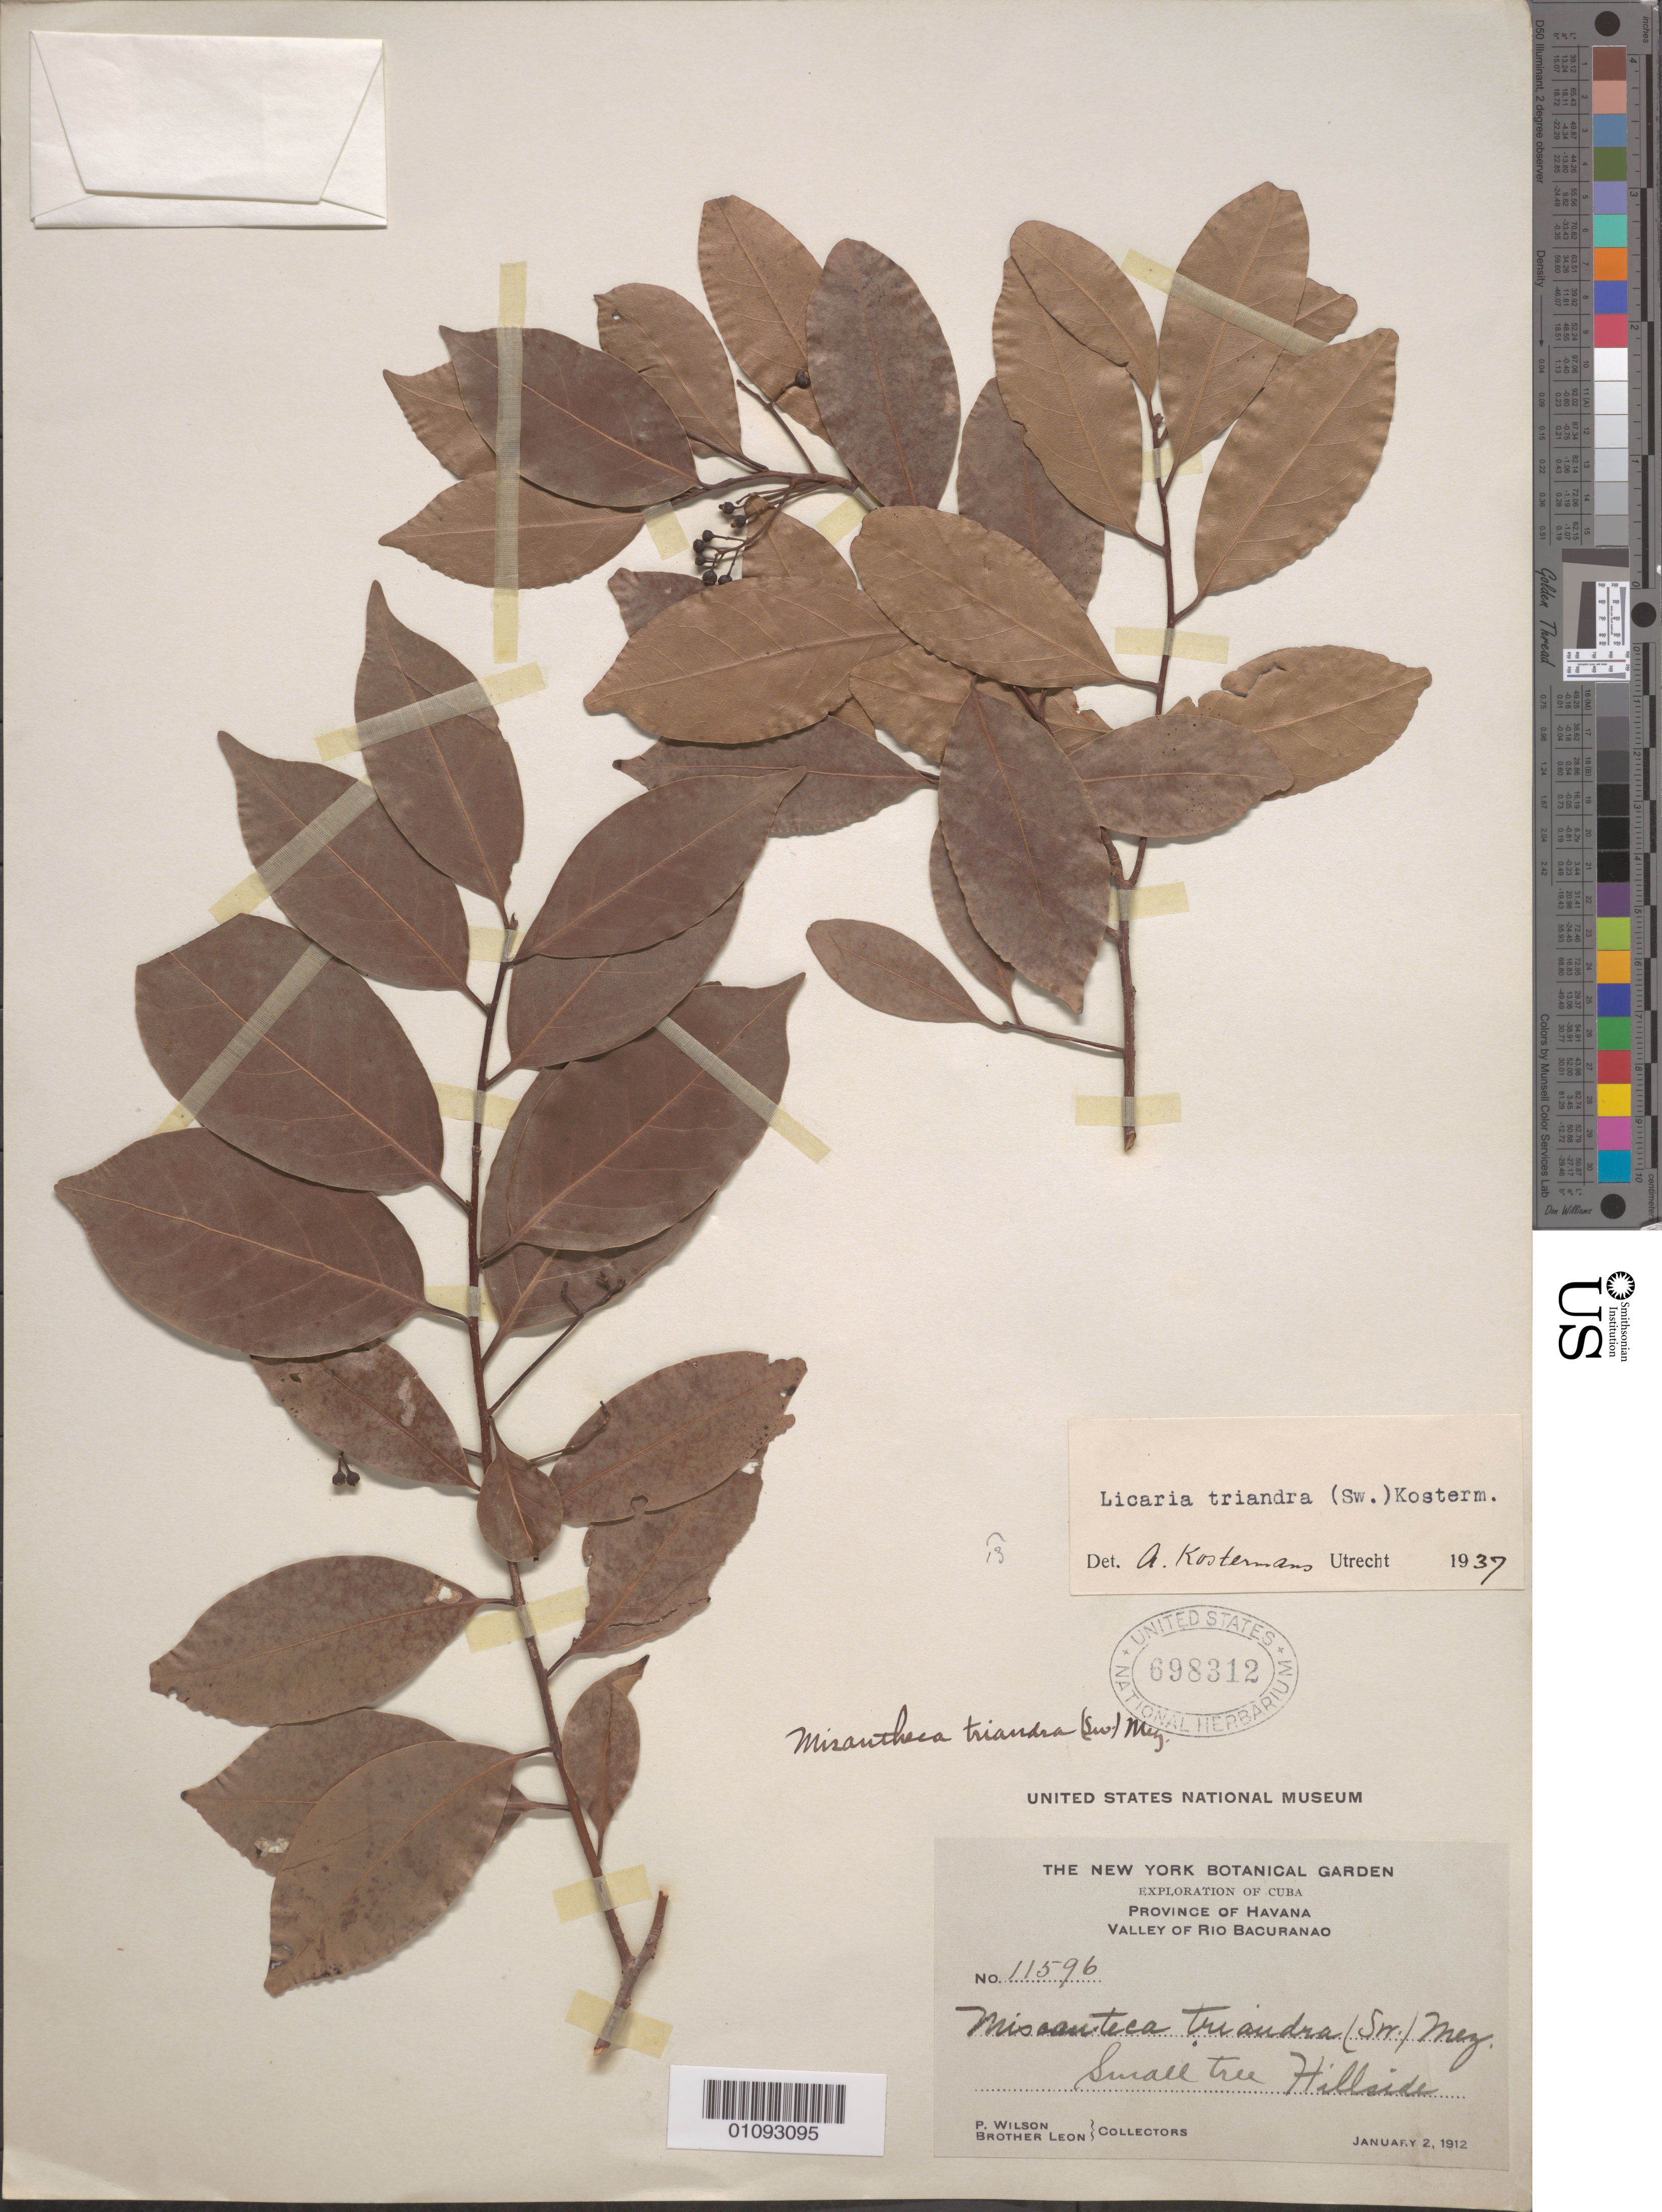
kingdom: Plantae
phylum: Tracheophyta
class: Magnoliopsida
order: Laurales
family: Lauraceae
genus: Licaria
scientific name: Licaria triandra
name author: (Sw.) Kosterm.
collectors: P. Wilson & Bro. León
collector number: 11596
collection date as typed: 02 Jan 1912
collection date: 1912-01-02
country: Cuba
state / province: La Habana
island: Cuba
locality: Valley of Rio Bacurano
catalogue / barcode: US 698312